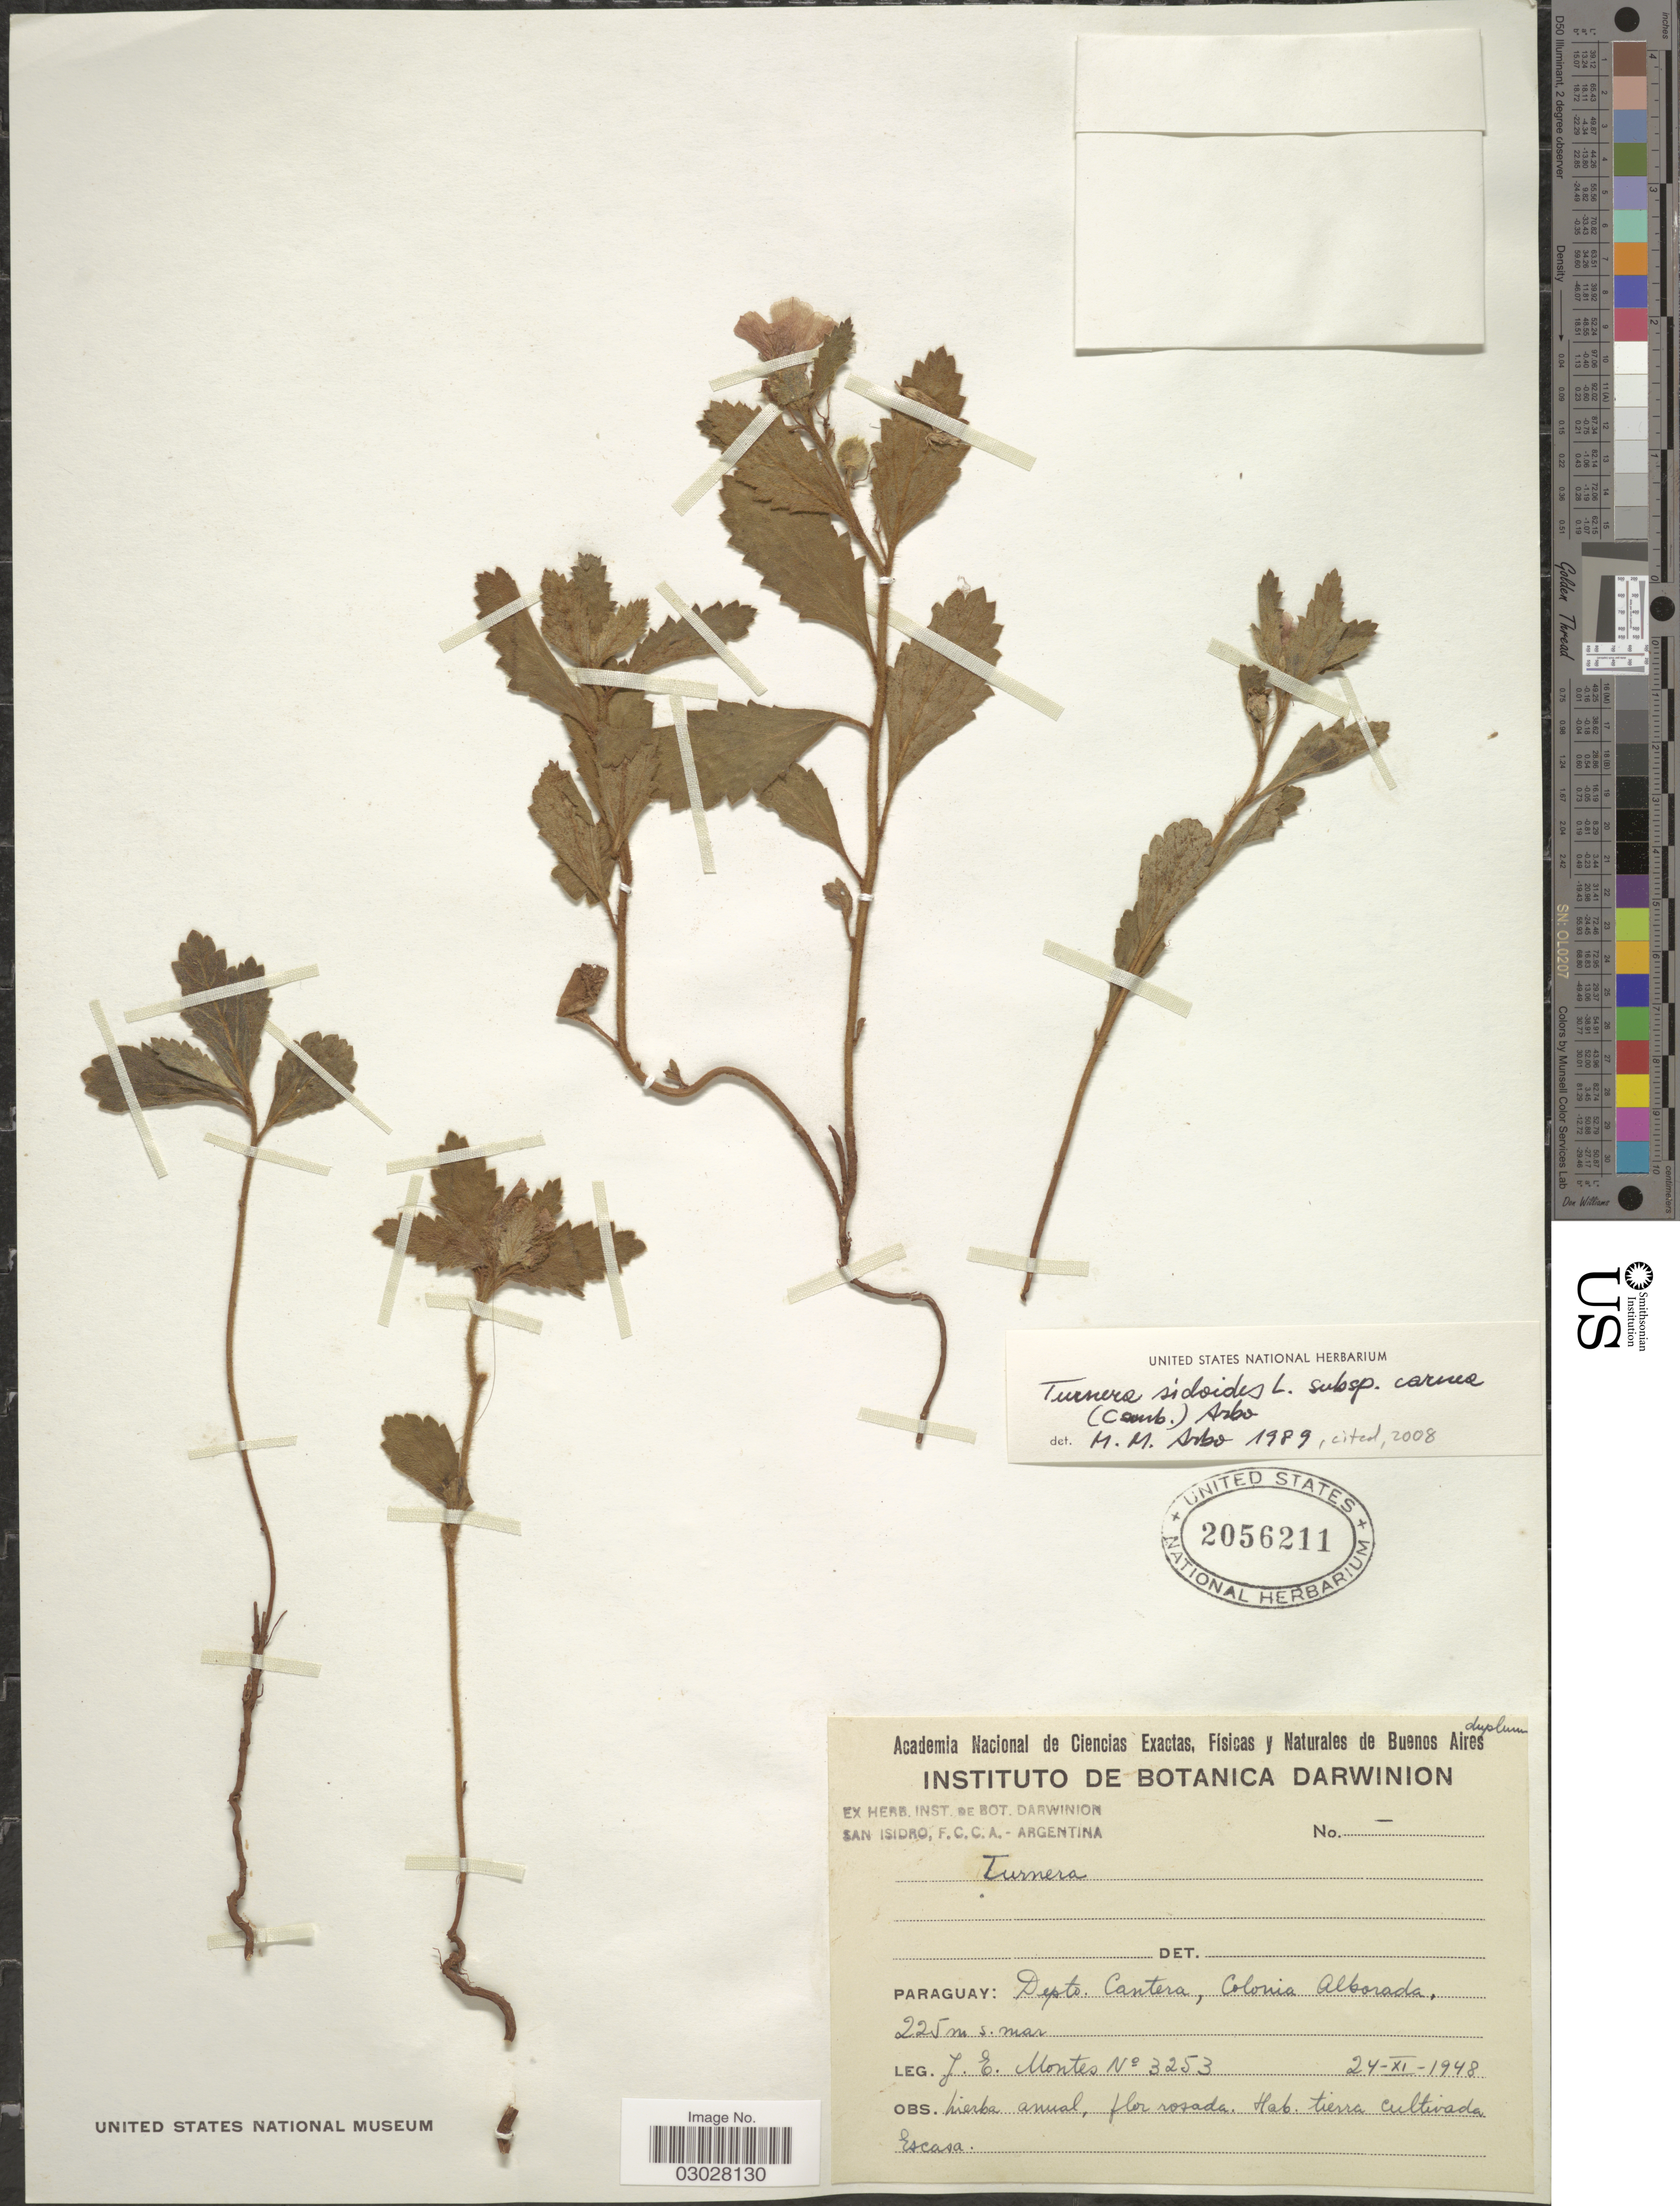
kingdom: Plantae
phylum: Tracheophyta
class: Magnoliopsida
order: Malpighiales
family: Turneraceae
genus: Turnera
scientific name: Turnera sidoides subsp. carnea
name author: (Cambess.) Arbo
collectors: J. E. Montes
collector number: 3253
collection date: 1948-11-24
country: Paraguay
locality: Depto. Cantera, Colonia Alborada.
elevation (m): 225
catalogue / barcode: US 2056211